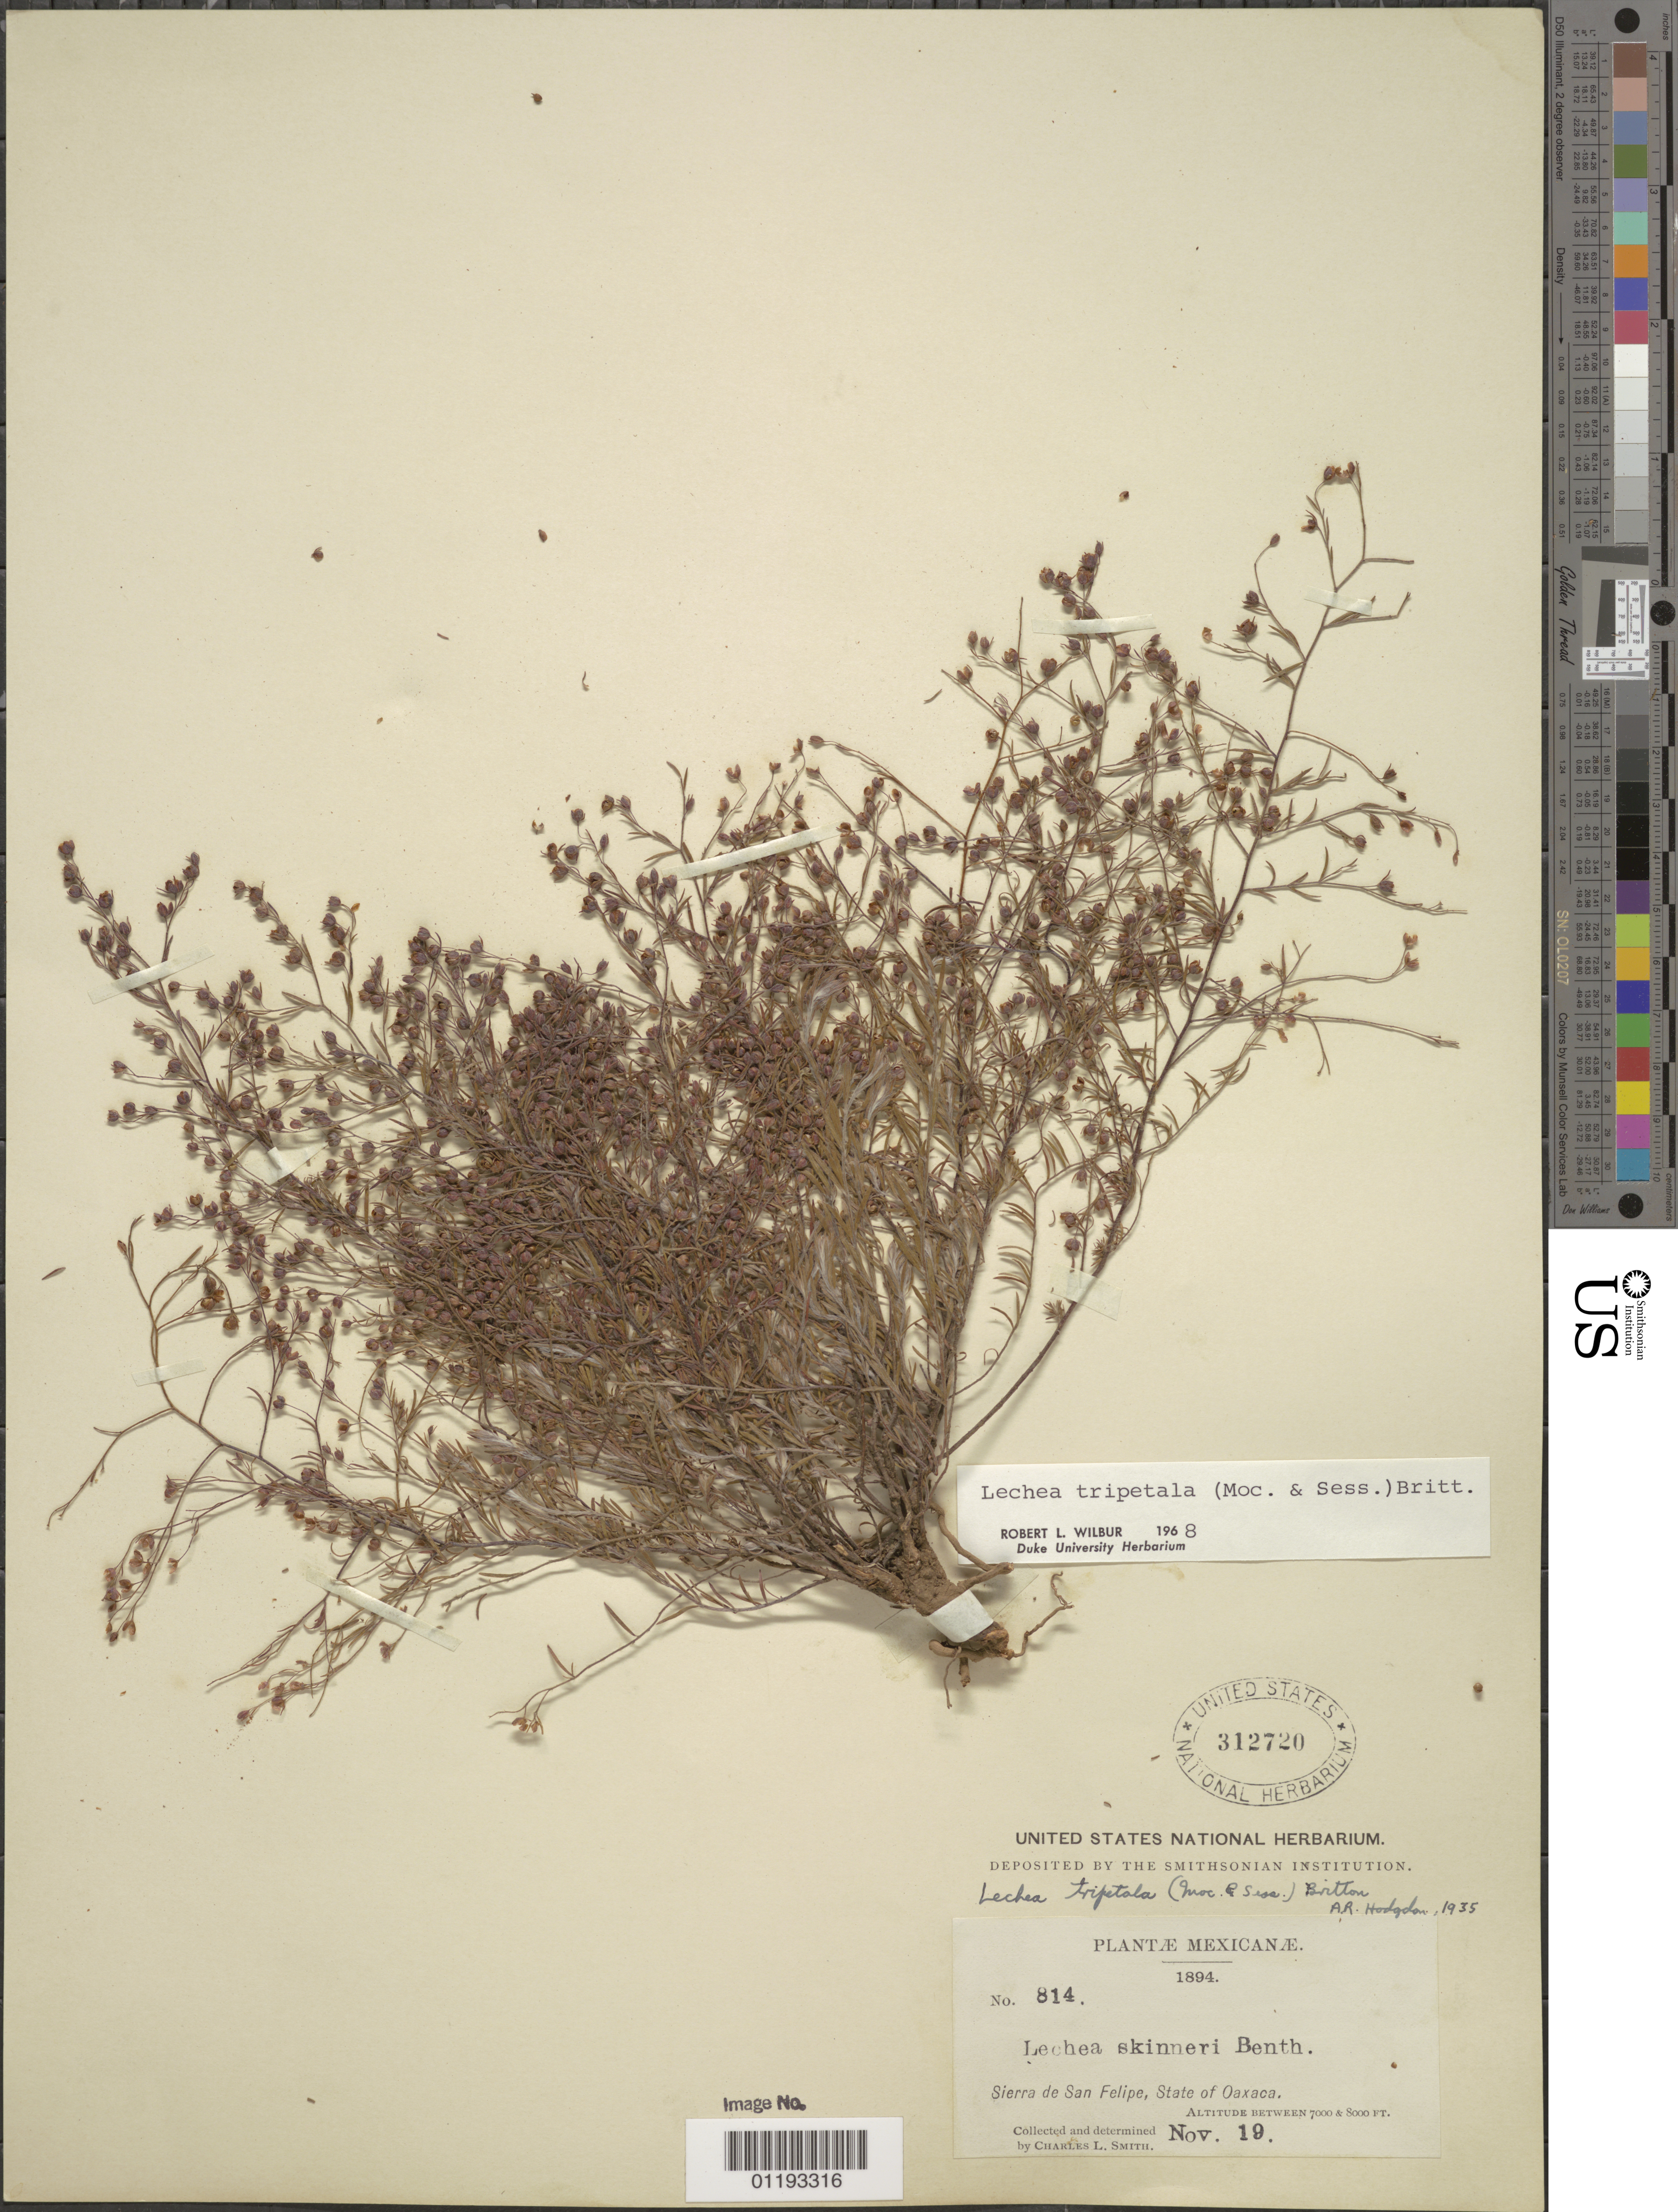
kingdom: Plantae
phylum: Tracheophyta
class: Magnoliopsida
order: Malvales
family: Cistaceae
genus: Lechea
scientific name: Lechea tripetala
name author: (Moc. & Sessé ex Dunal) Britton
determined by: Wilbur, R. L.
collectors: C. L. Smith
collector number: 814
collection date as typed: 19 Nov 1894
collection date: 1894-11-19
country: Mexico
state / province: Oaxaca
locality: Sierra de San Felipe.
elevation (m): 2134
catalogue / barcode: US 312720